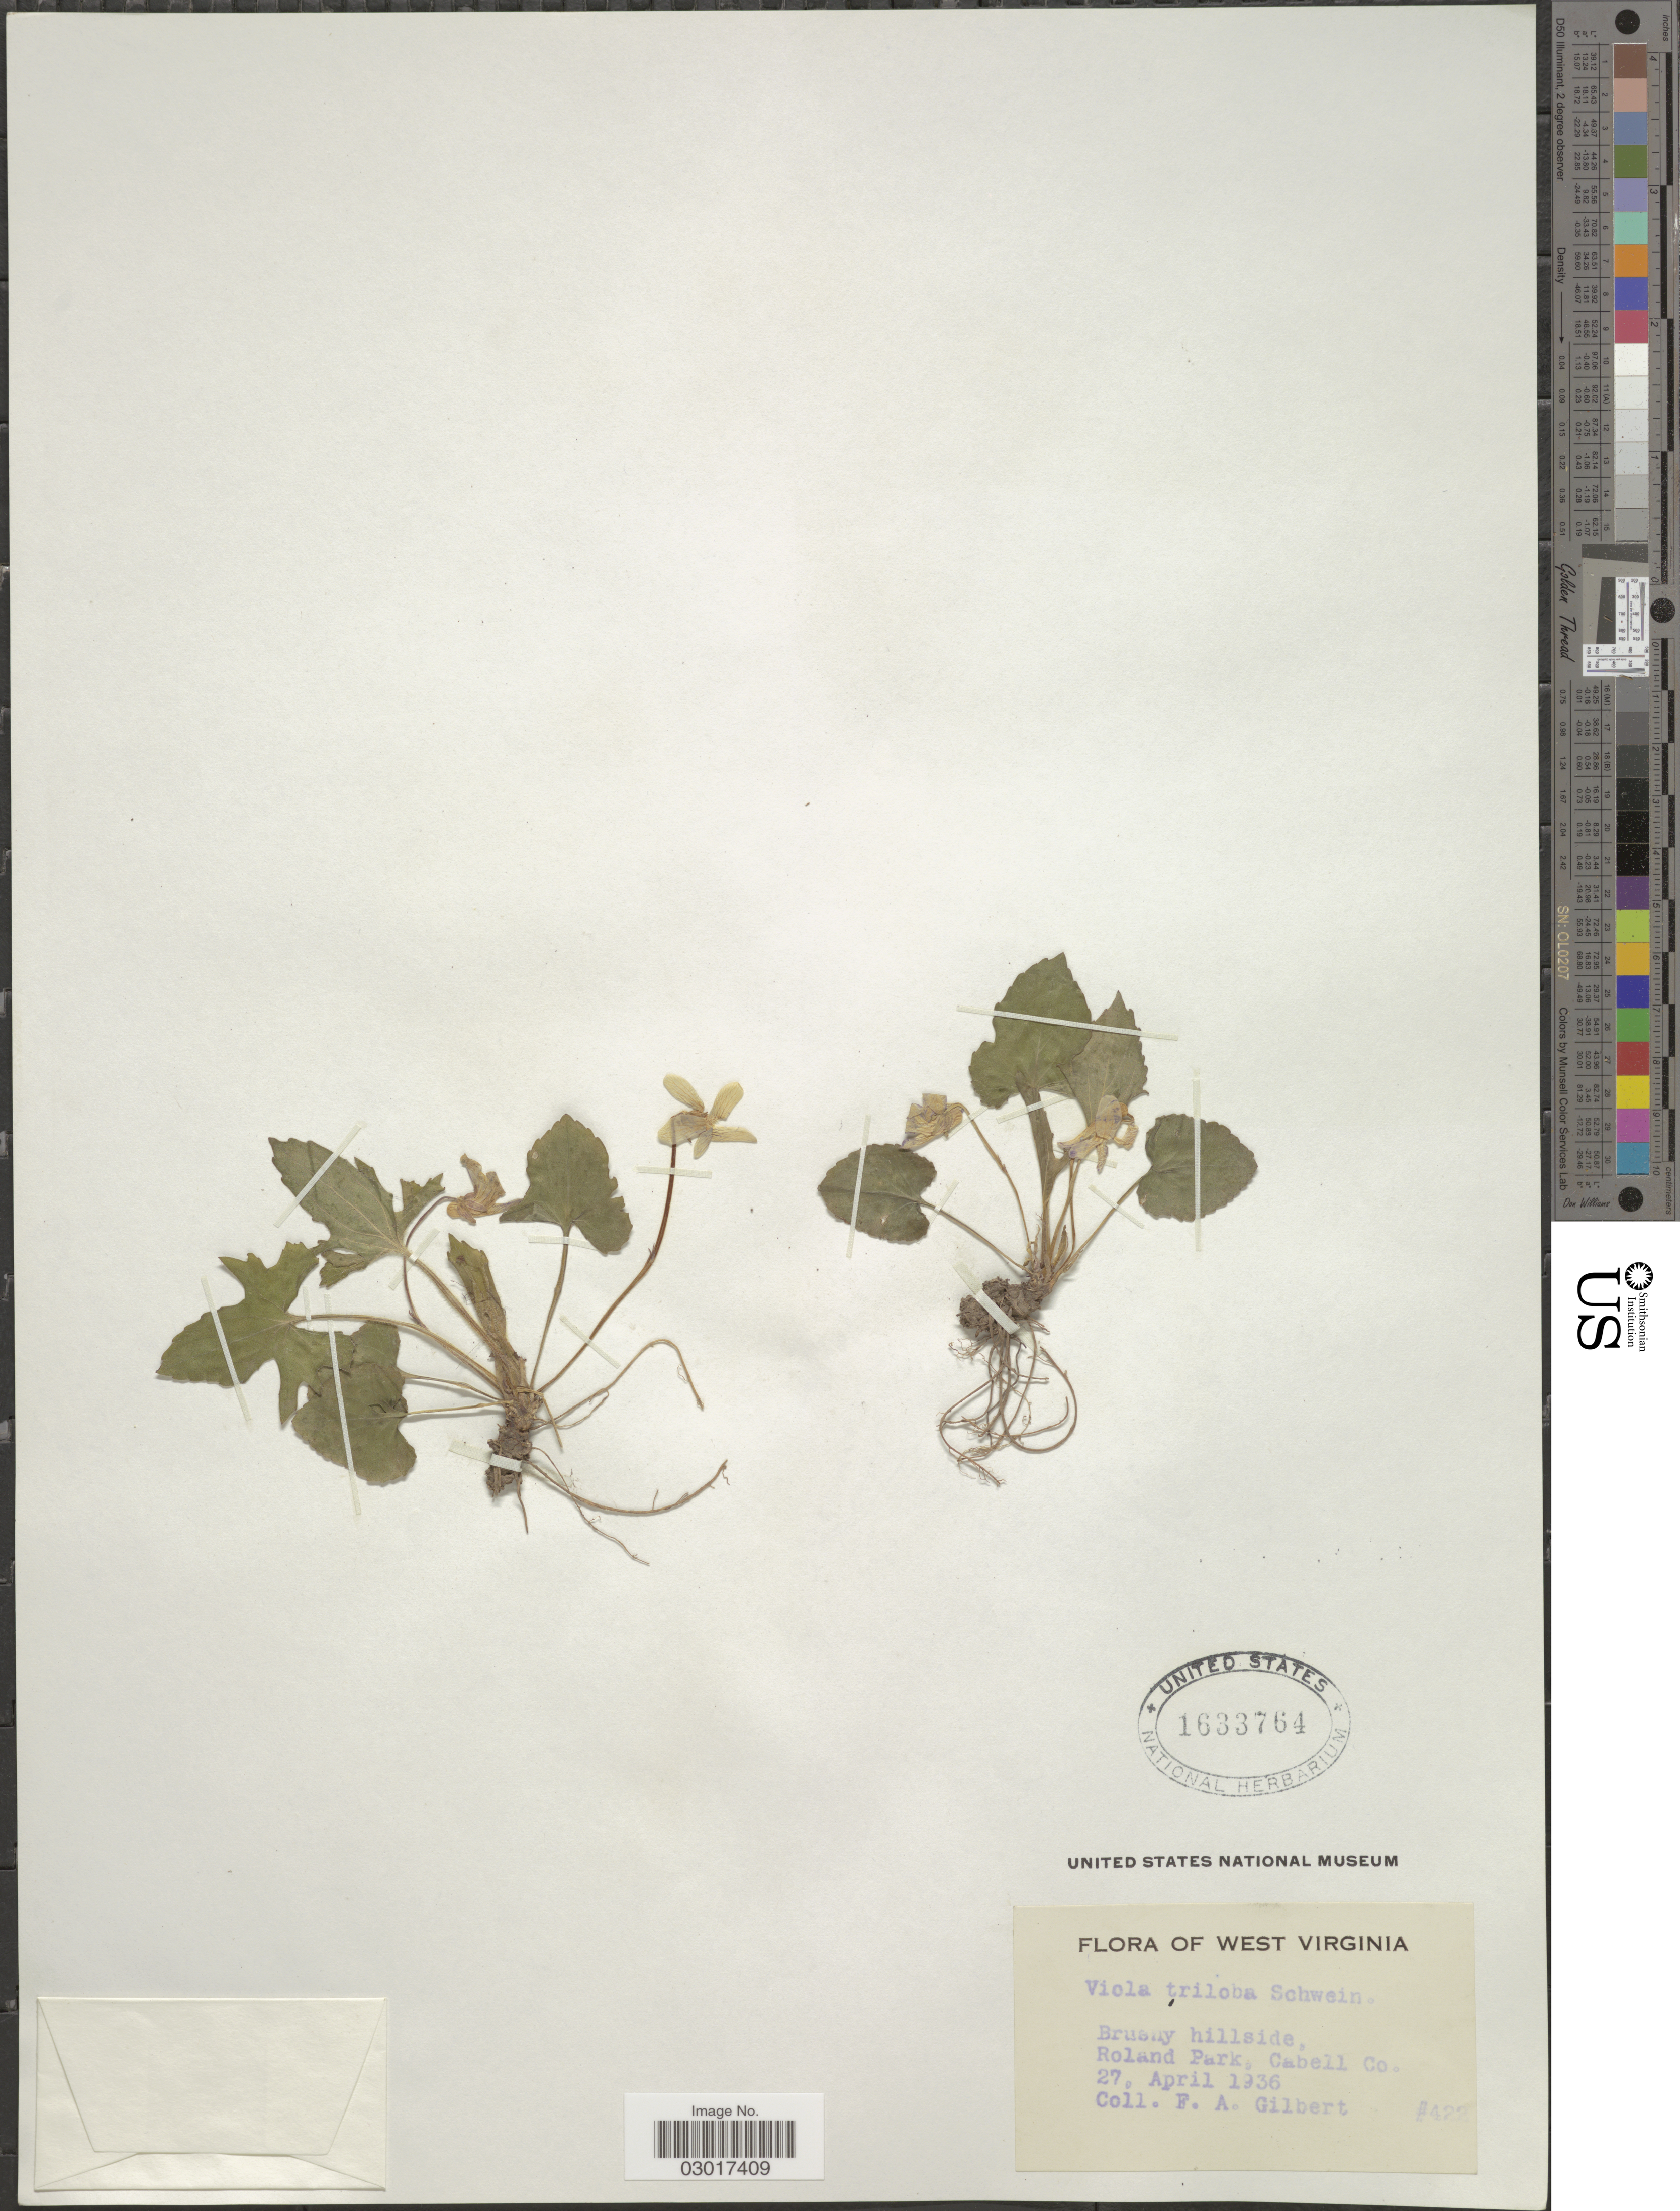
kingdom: Plantae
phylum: Tracheophyta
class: Magnoliopsida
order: Malpighiales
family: Violaceae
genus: Viola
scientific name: Viola triloba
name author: Schwein.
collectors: F. A. Gilbert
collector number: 422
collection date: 1936-04-27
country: United States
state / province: West Virginia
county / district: Cabell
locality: Roland Park, Cabell Co.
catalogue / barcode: US 1633764